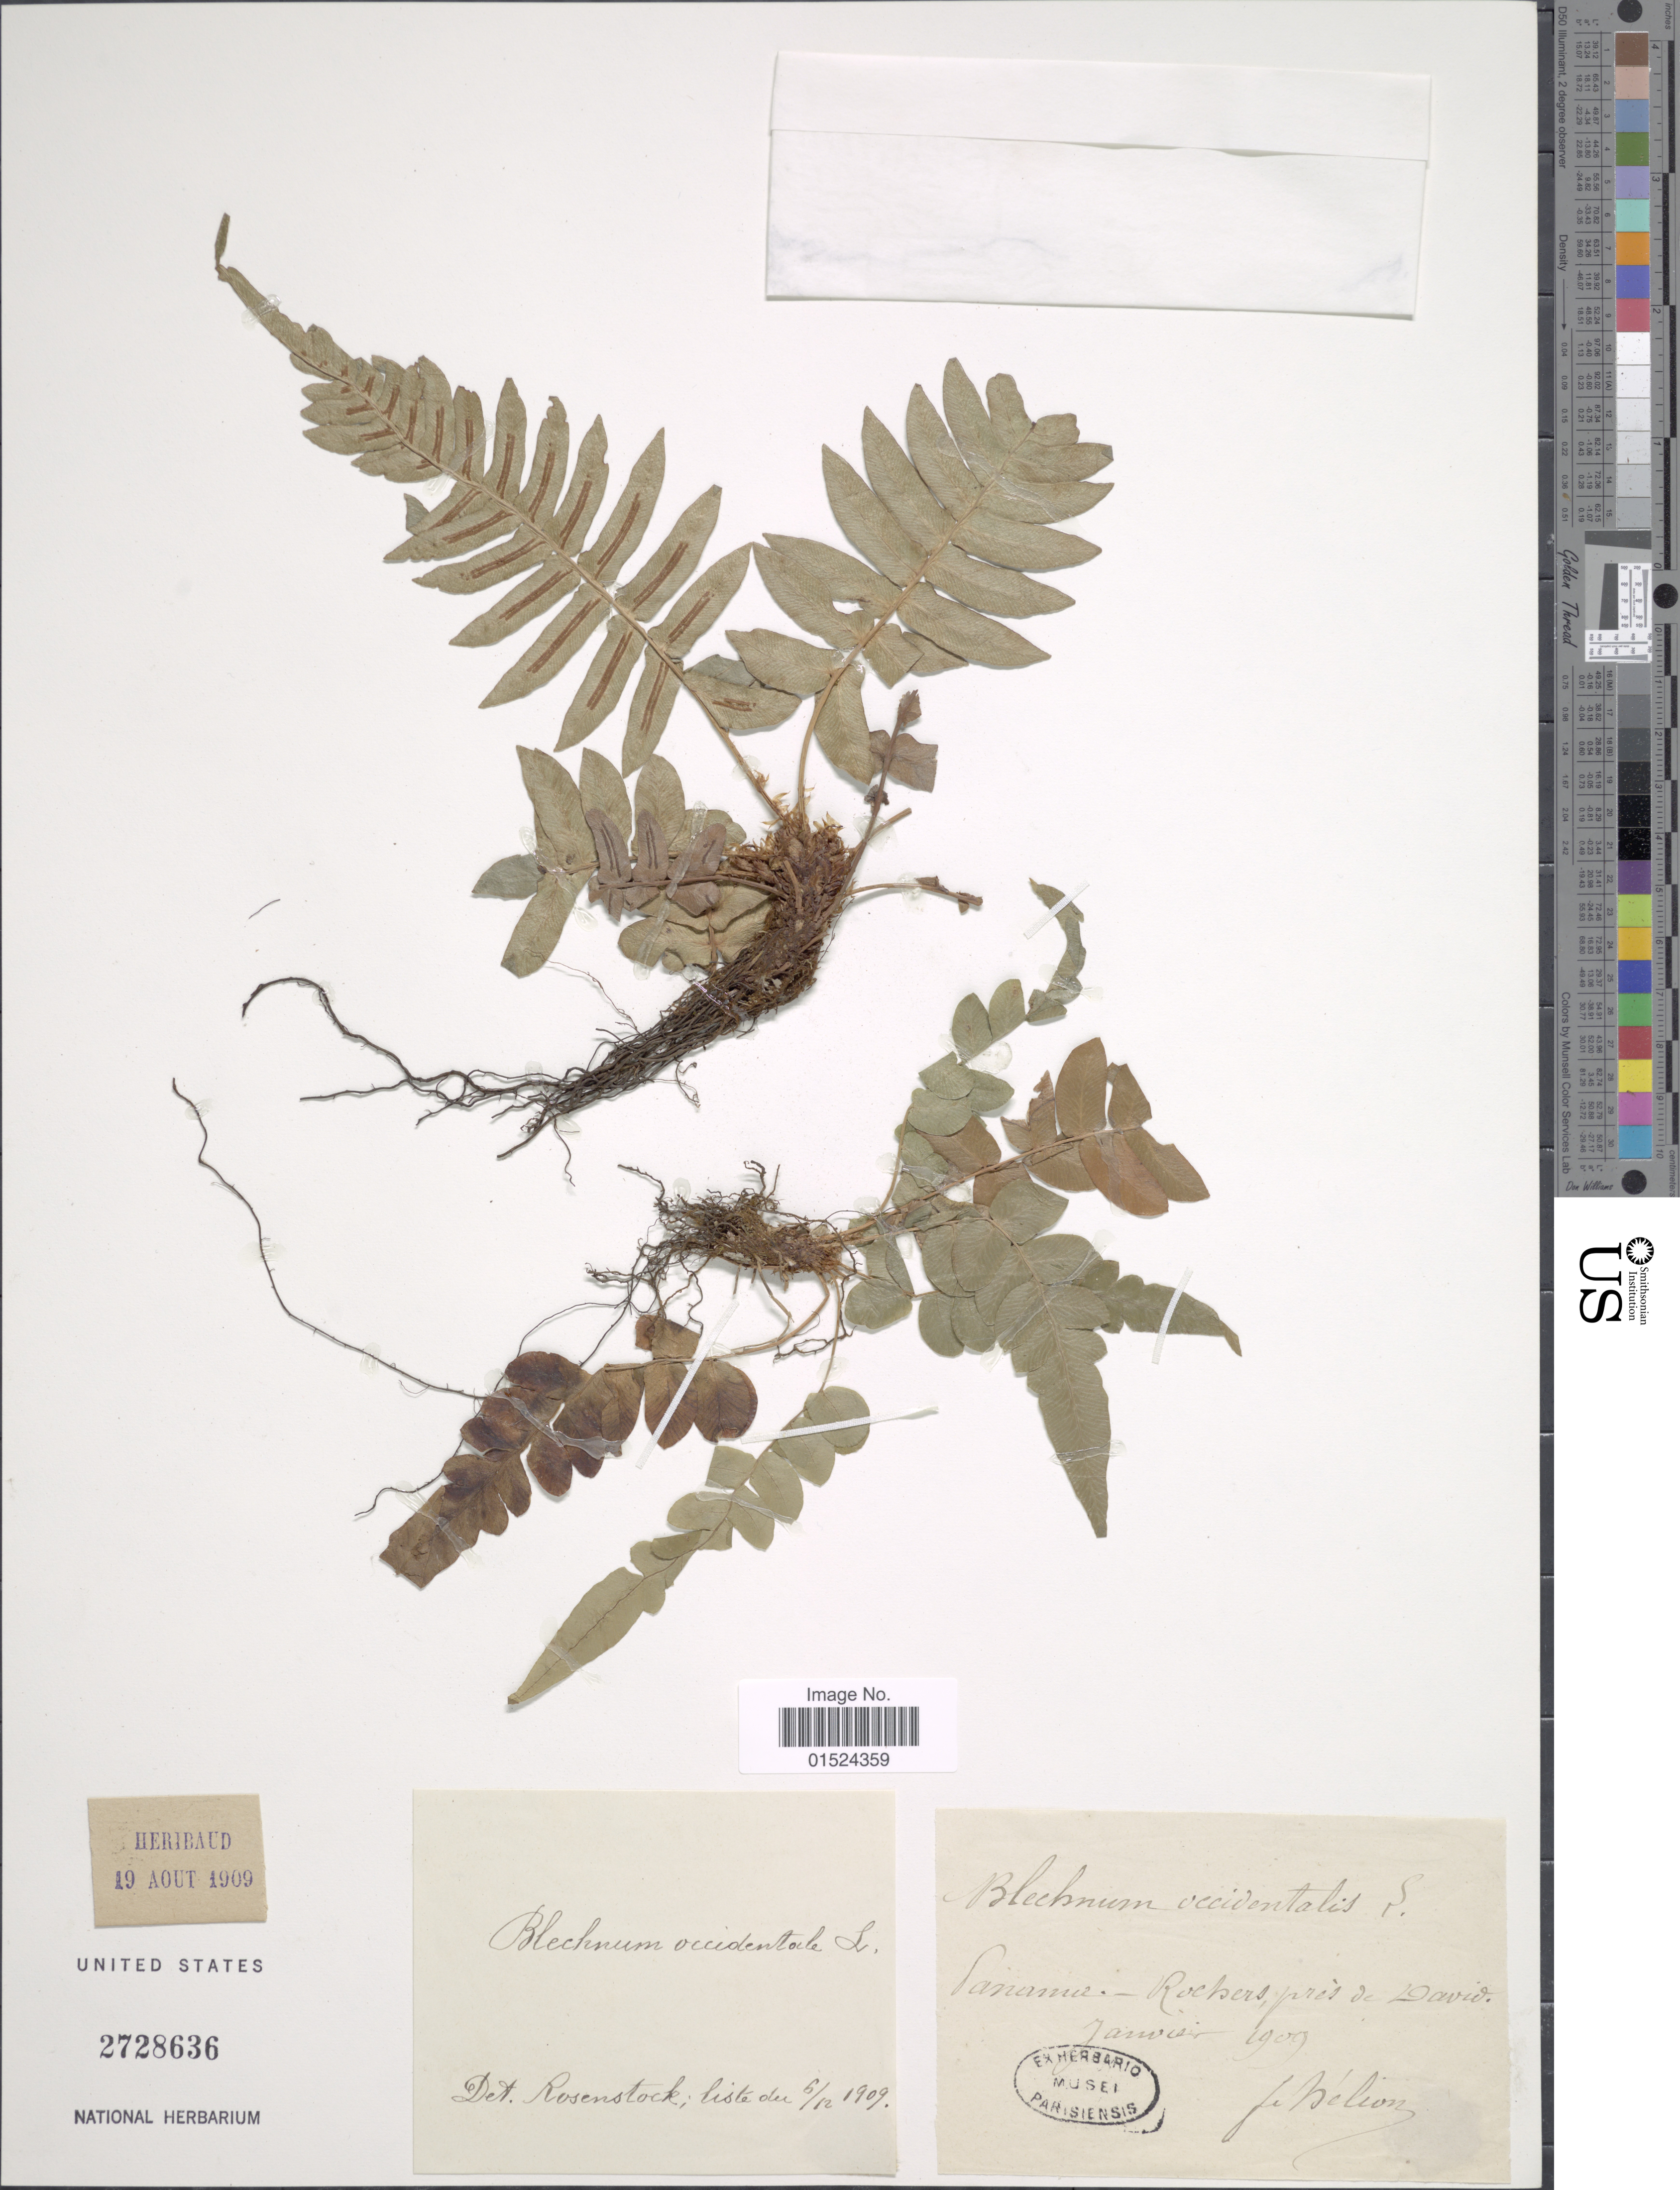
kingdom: Plantae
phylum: Tracheophyta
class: Polypodiopsida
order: Polypodiales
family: Blechnaceae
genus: Blechnum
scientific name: Blechnum occidentale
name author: L.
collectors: F. Helion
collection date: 1909-01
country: Panama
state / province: Panamá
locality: Rochers pres de David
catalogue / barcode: US 2728636